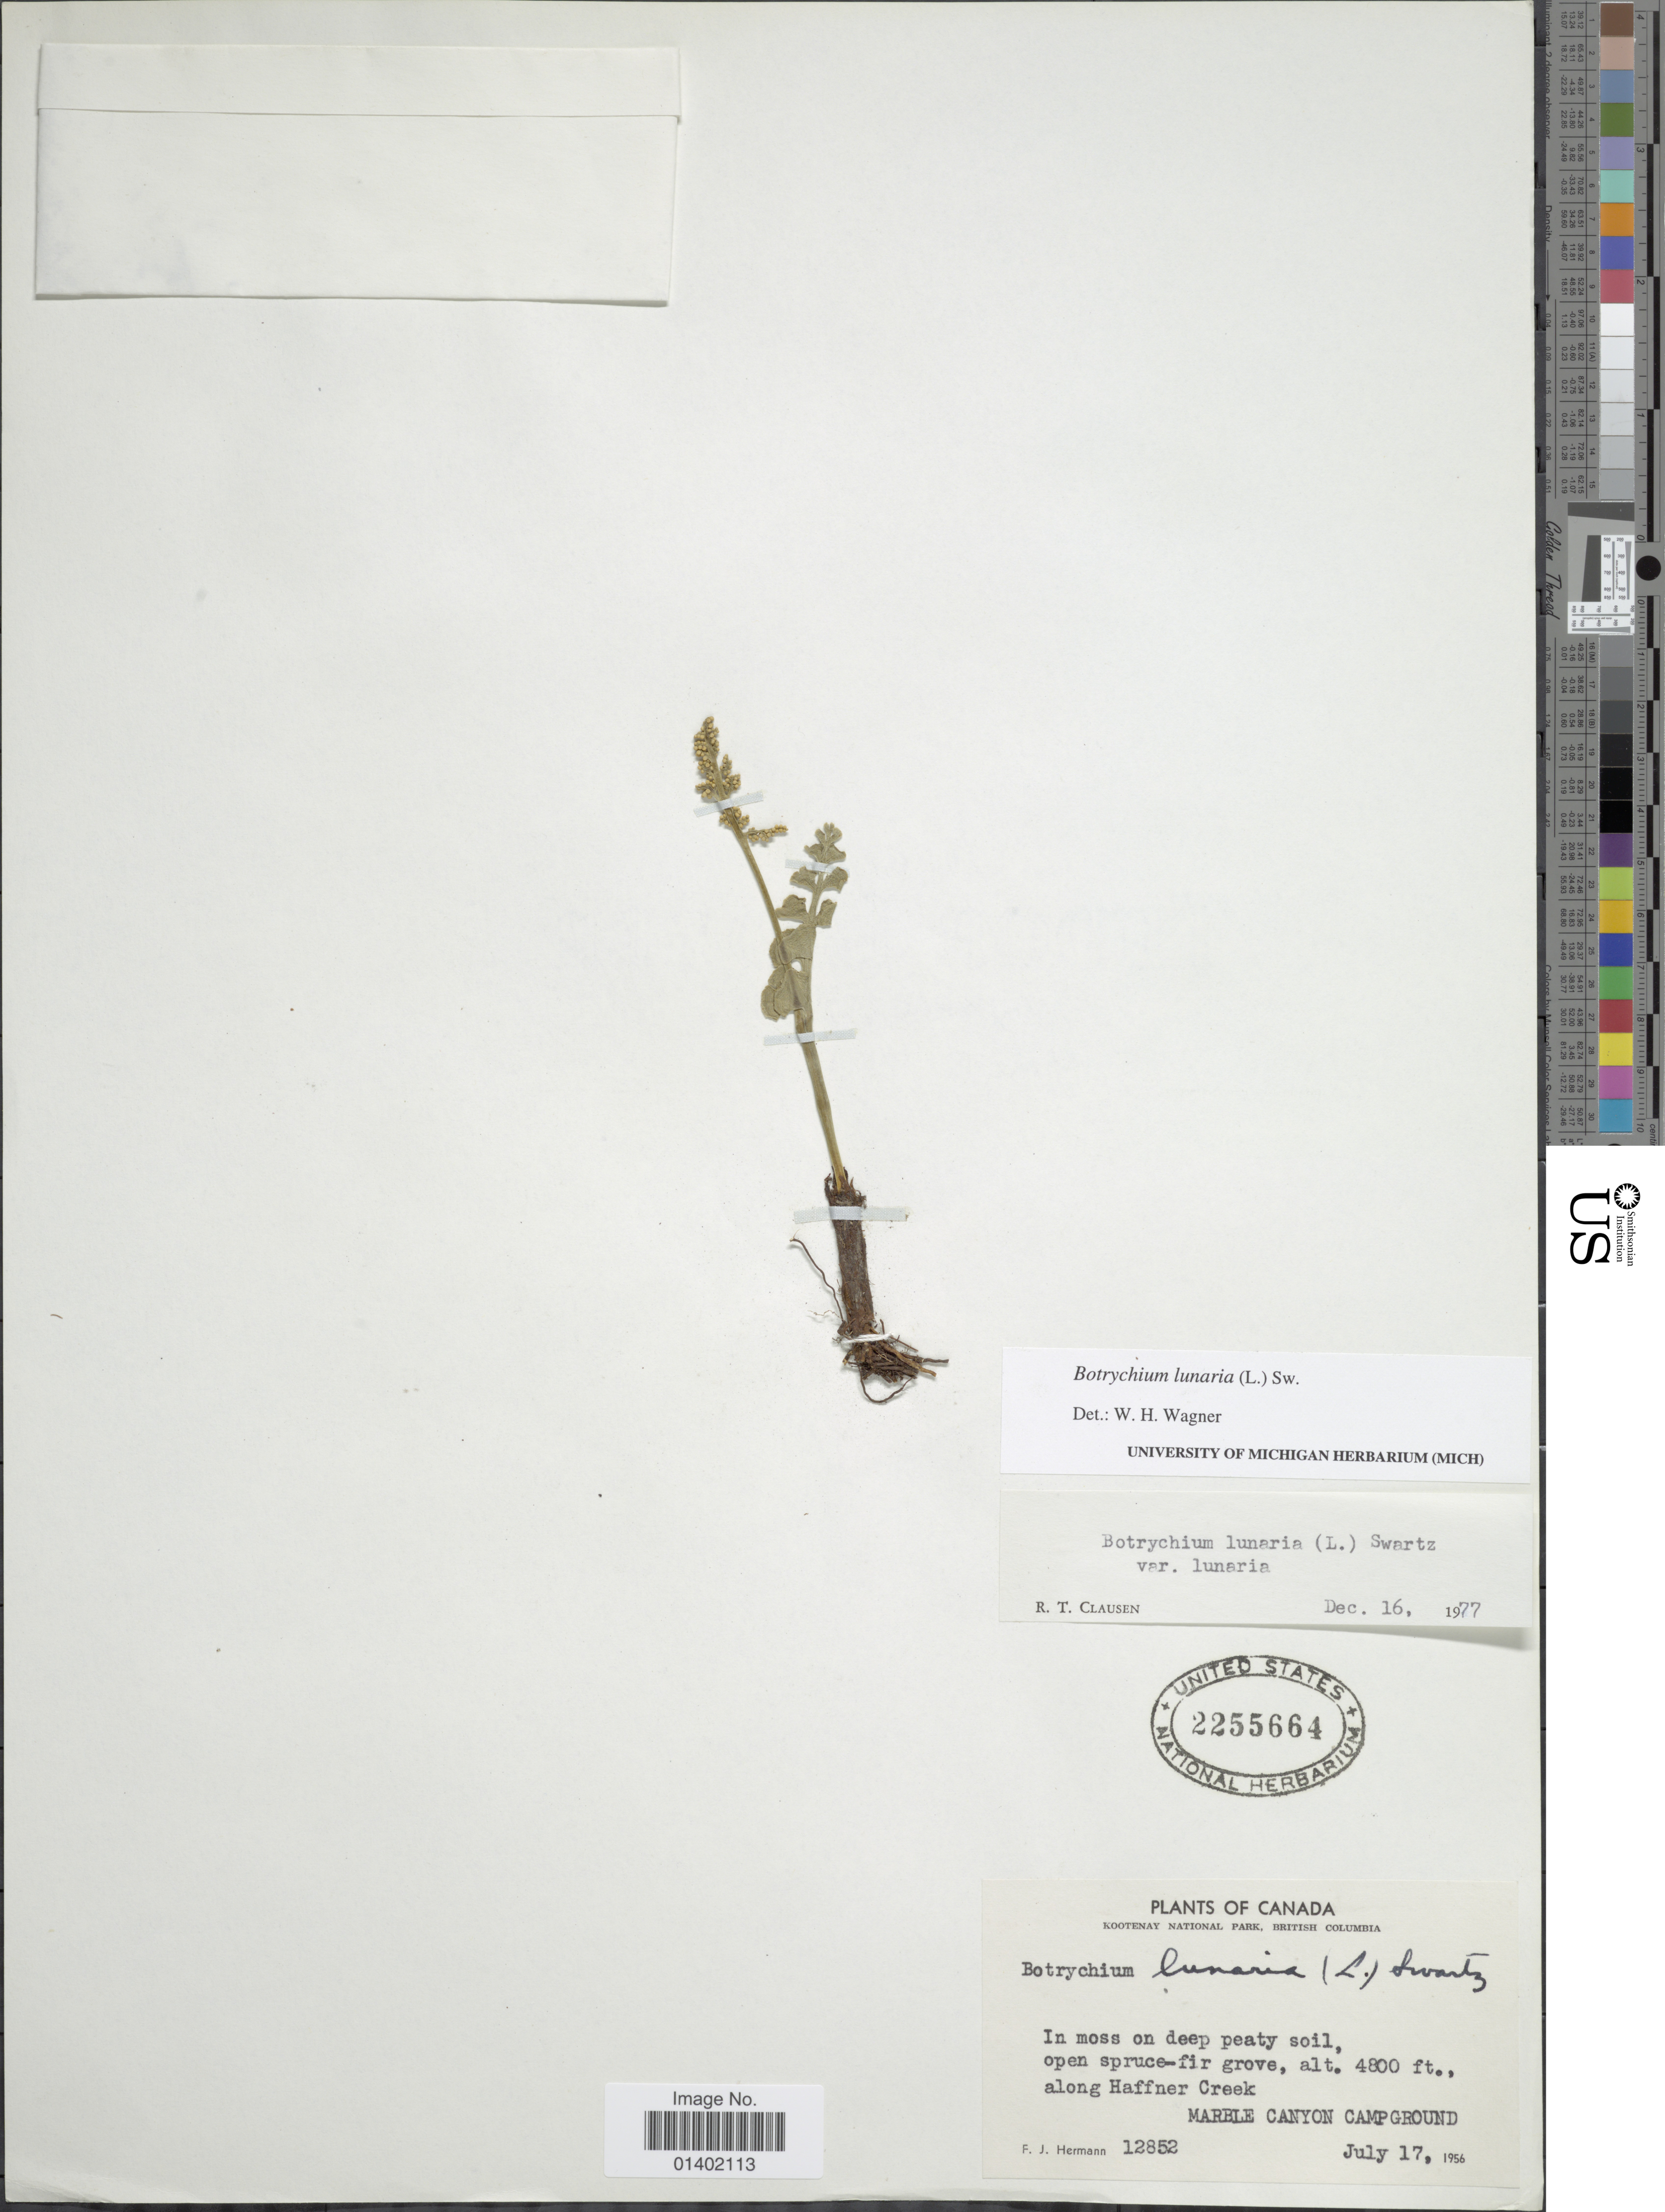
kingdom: Plantae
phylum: Tracheophyta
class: Polypodiopsida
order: Ophioglossales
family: Ophioglossaceae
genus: Botrychium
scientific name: Botrychium lunaria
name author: (L.) Sw.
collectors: F. Herman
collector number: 12852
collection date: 1956-07-17/1977-12-16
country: Canada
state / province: British Columbia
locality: Koontenay, National Park, British Columbia, along Haffner Creek , marble Canyon Campground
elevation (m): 1463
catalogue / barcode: US 2255664